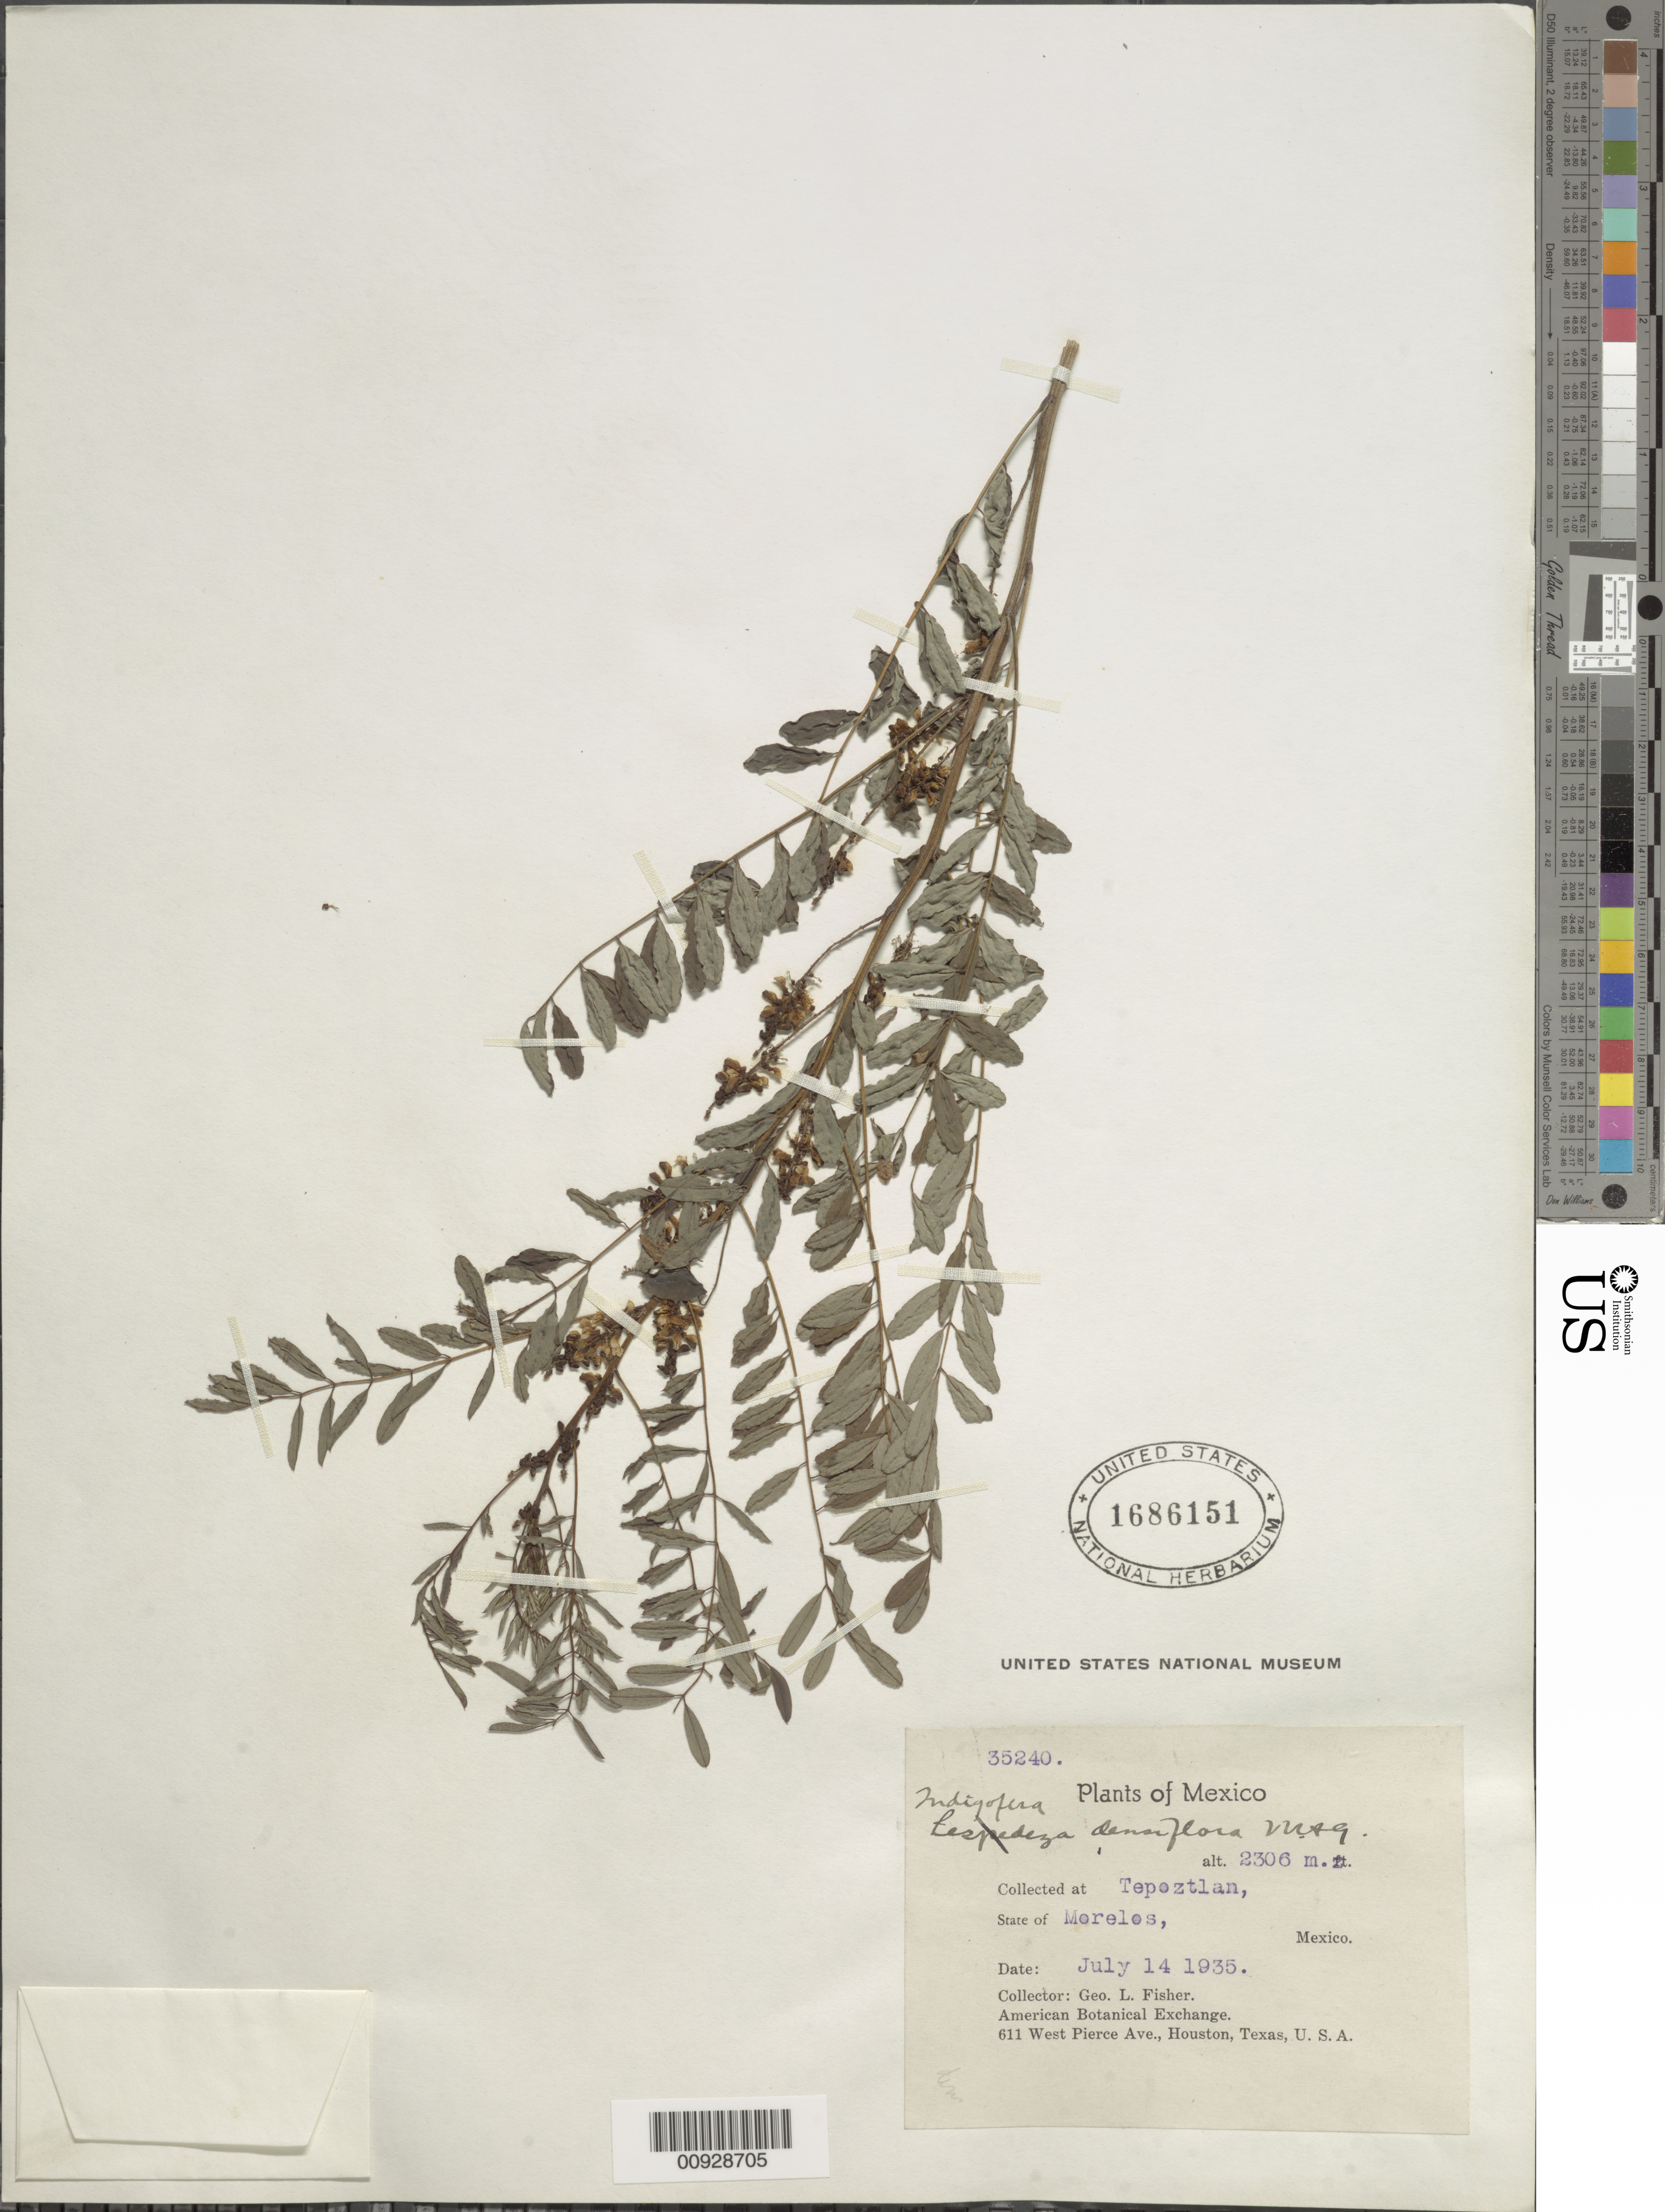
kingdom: Plantae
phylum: Tracheophyta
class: Magnoliopsida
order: Fabales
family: Fabaceae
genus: Indigofera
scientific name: Indigofera densiflora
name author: M. Martens & Galeotti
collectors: G. L. Fisher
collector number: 35240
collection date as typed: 14 Jul 1935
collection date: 1935-07-14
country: Mexico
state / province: Morelos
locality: Tepoztlan, State of Morelos.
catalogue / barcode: US 1686151